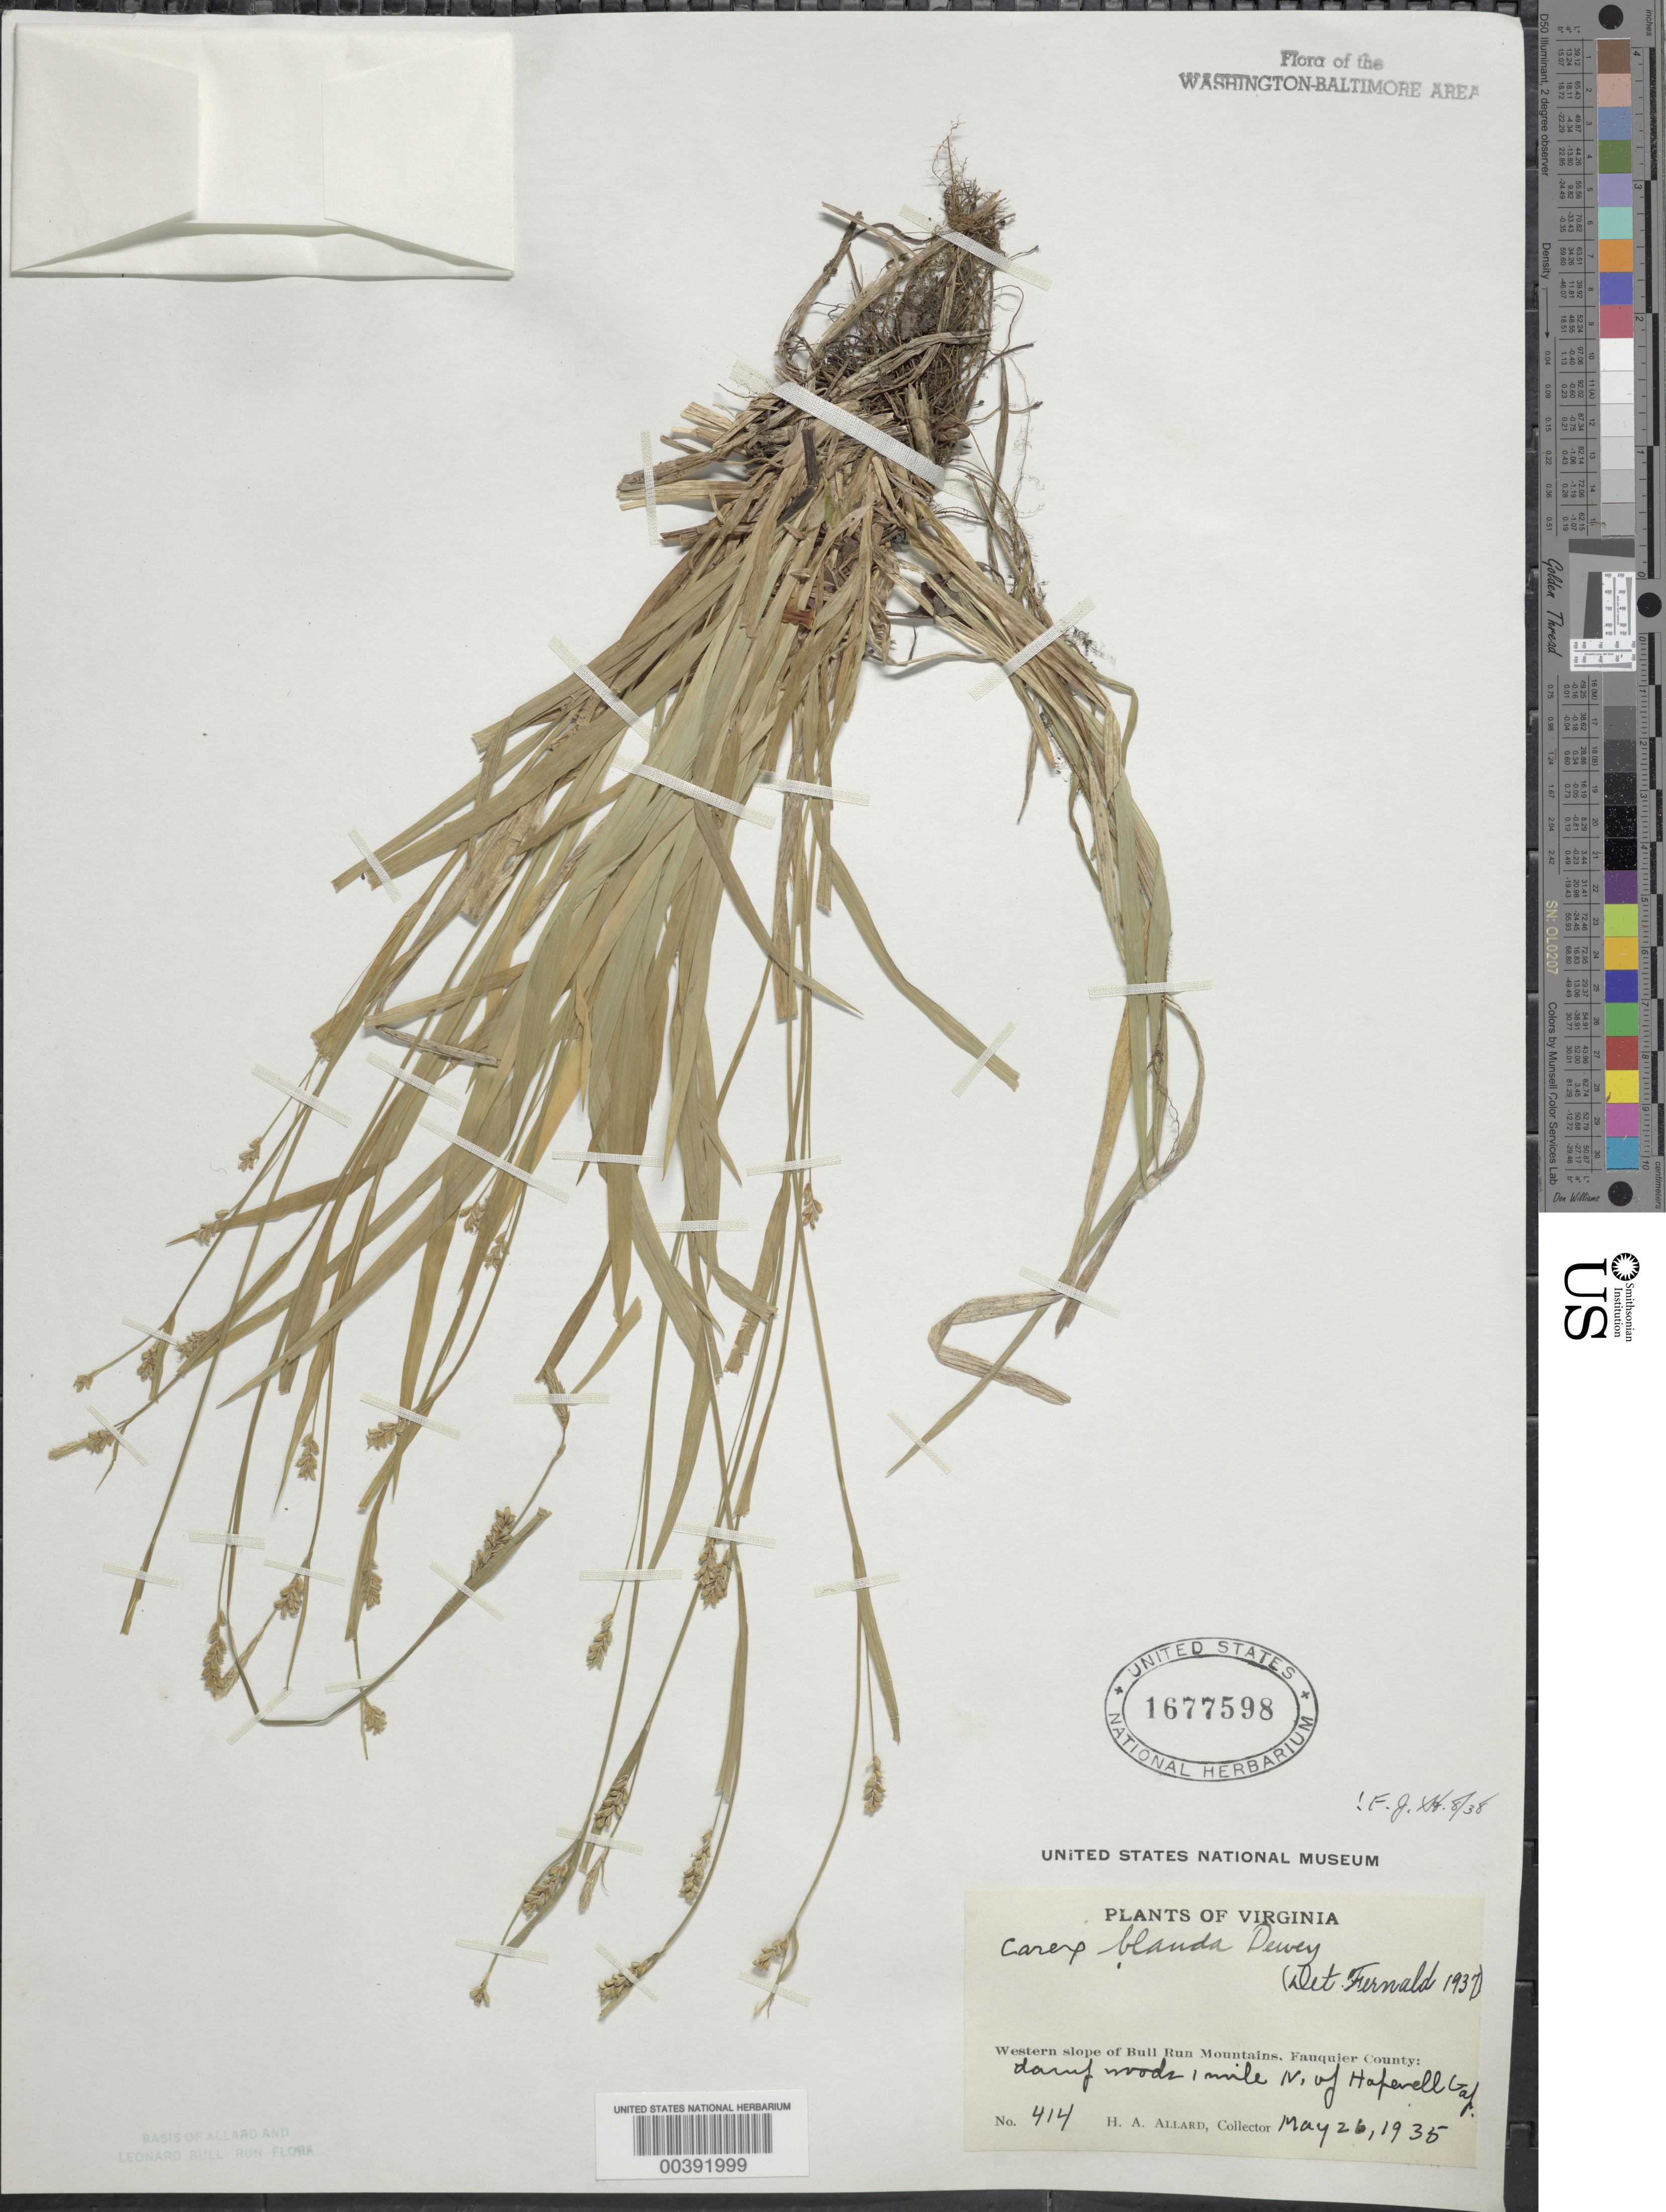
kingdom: Plantae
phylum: Tracheophyta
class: Liliopsida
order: Poales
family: Cyperaceae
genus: Carex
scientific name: Carex blanda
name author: Dewey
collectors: H. A. Allard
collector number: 414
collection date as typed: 26 May 1935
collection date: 1935-05-26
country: United States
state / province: Virginia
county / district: Fauquier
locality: North of Hopewell Gap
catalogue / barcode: US 1677598